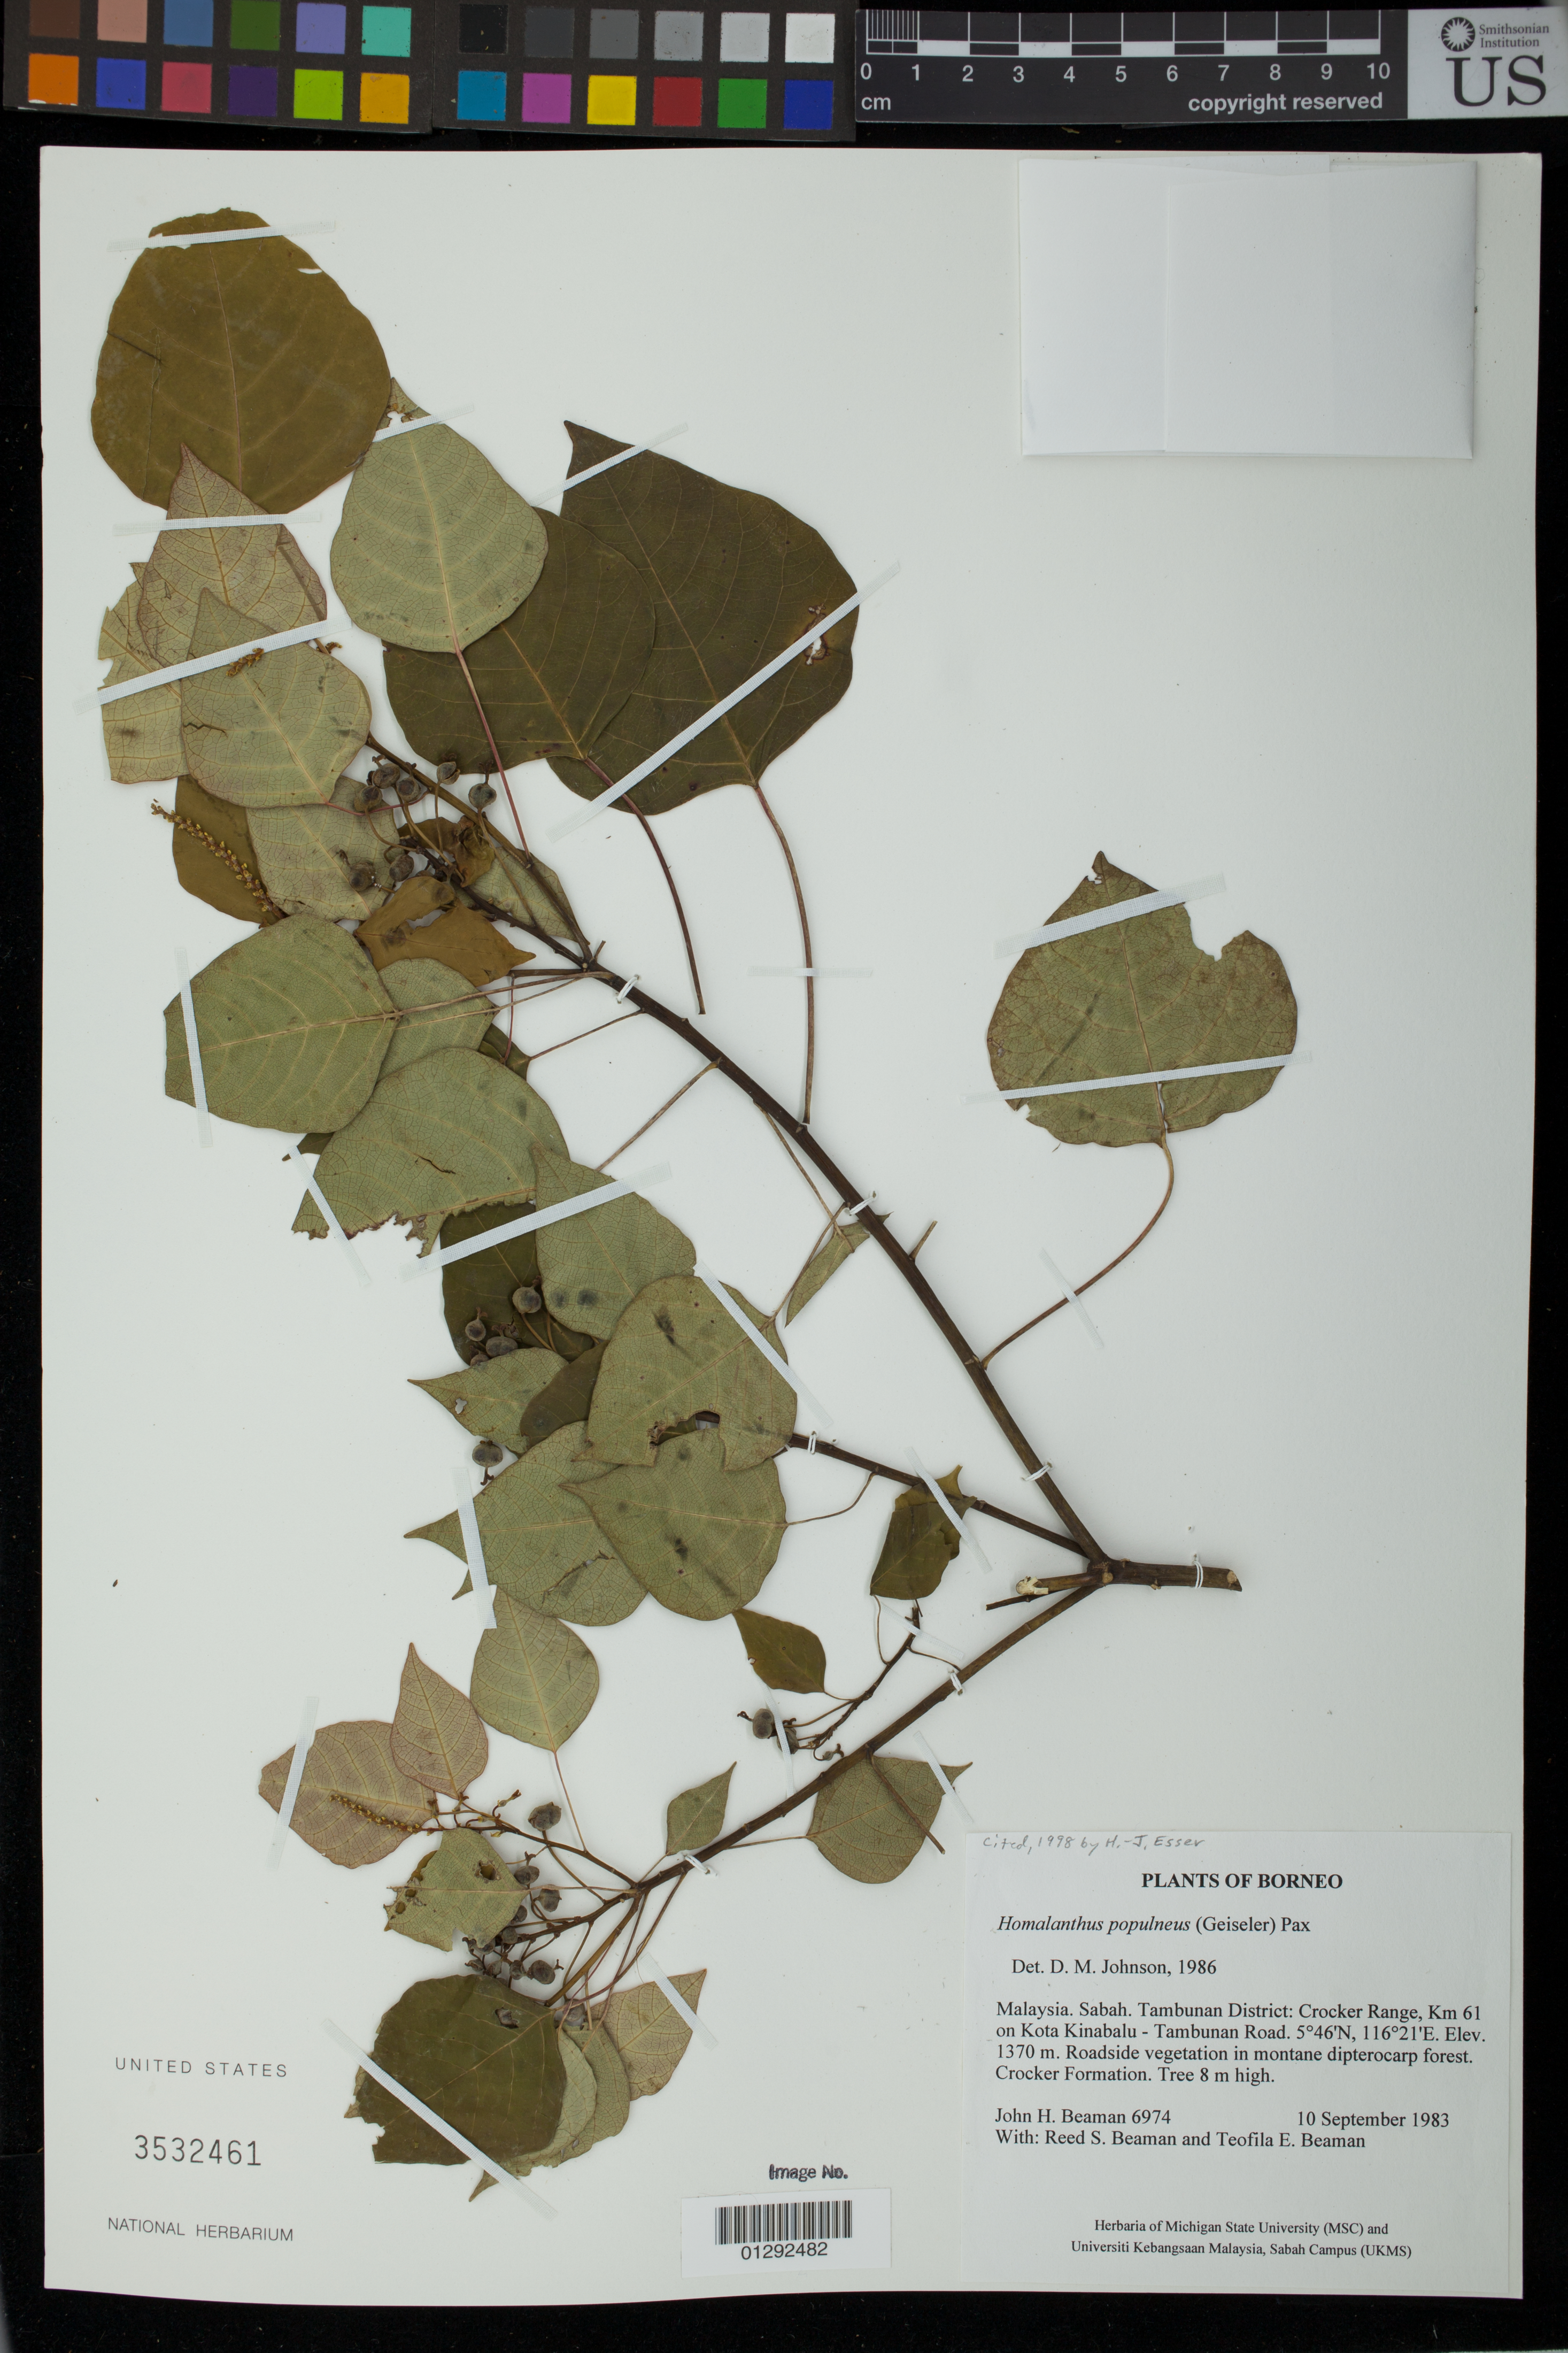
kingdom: Plantae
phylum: Tracheophyta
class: Magnoliopsida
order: Malpighiales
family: Euphorbiaceae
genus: Homalanthus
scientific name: Homalanthus populneus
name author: (Geiseler) Kuntze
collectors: J. H. Beaman, R. S. Beaman & T. E. Beaman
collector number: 6974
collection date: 1983-09-10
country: Malaysia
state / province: Sabah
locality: Borneo. Tambunan District: Crocker Range, Km 61 on Kota Kinabalu - Tambunan Road.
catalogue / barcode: US 3532461